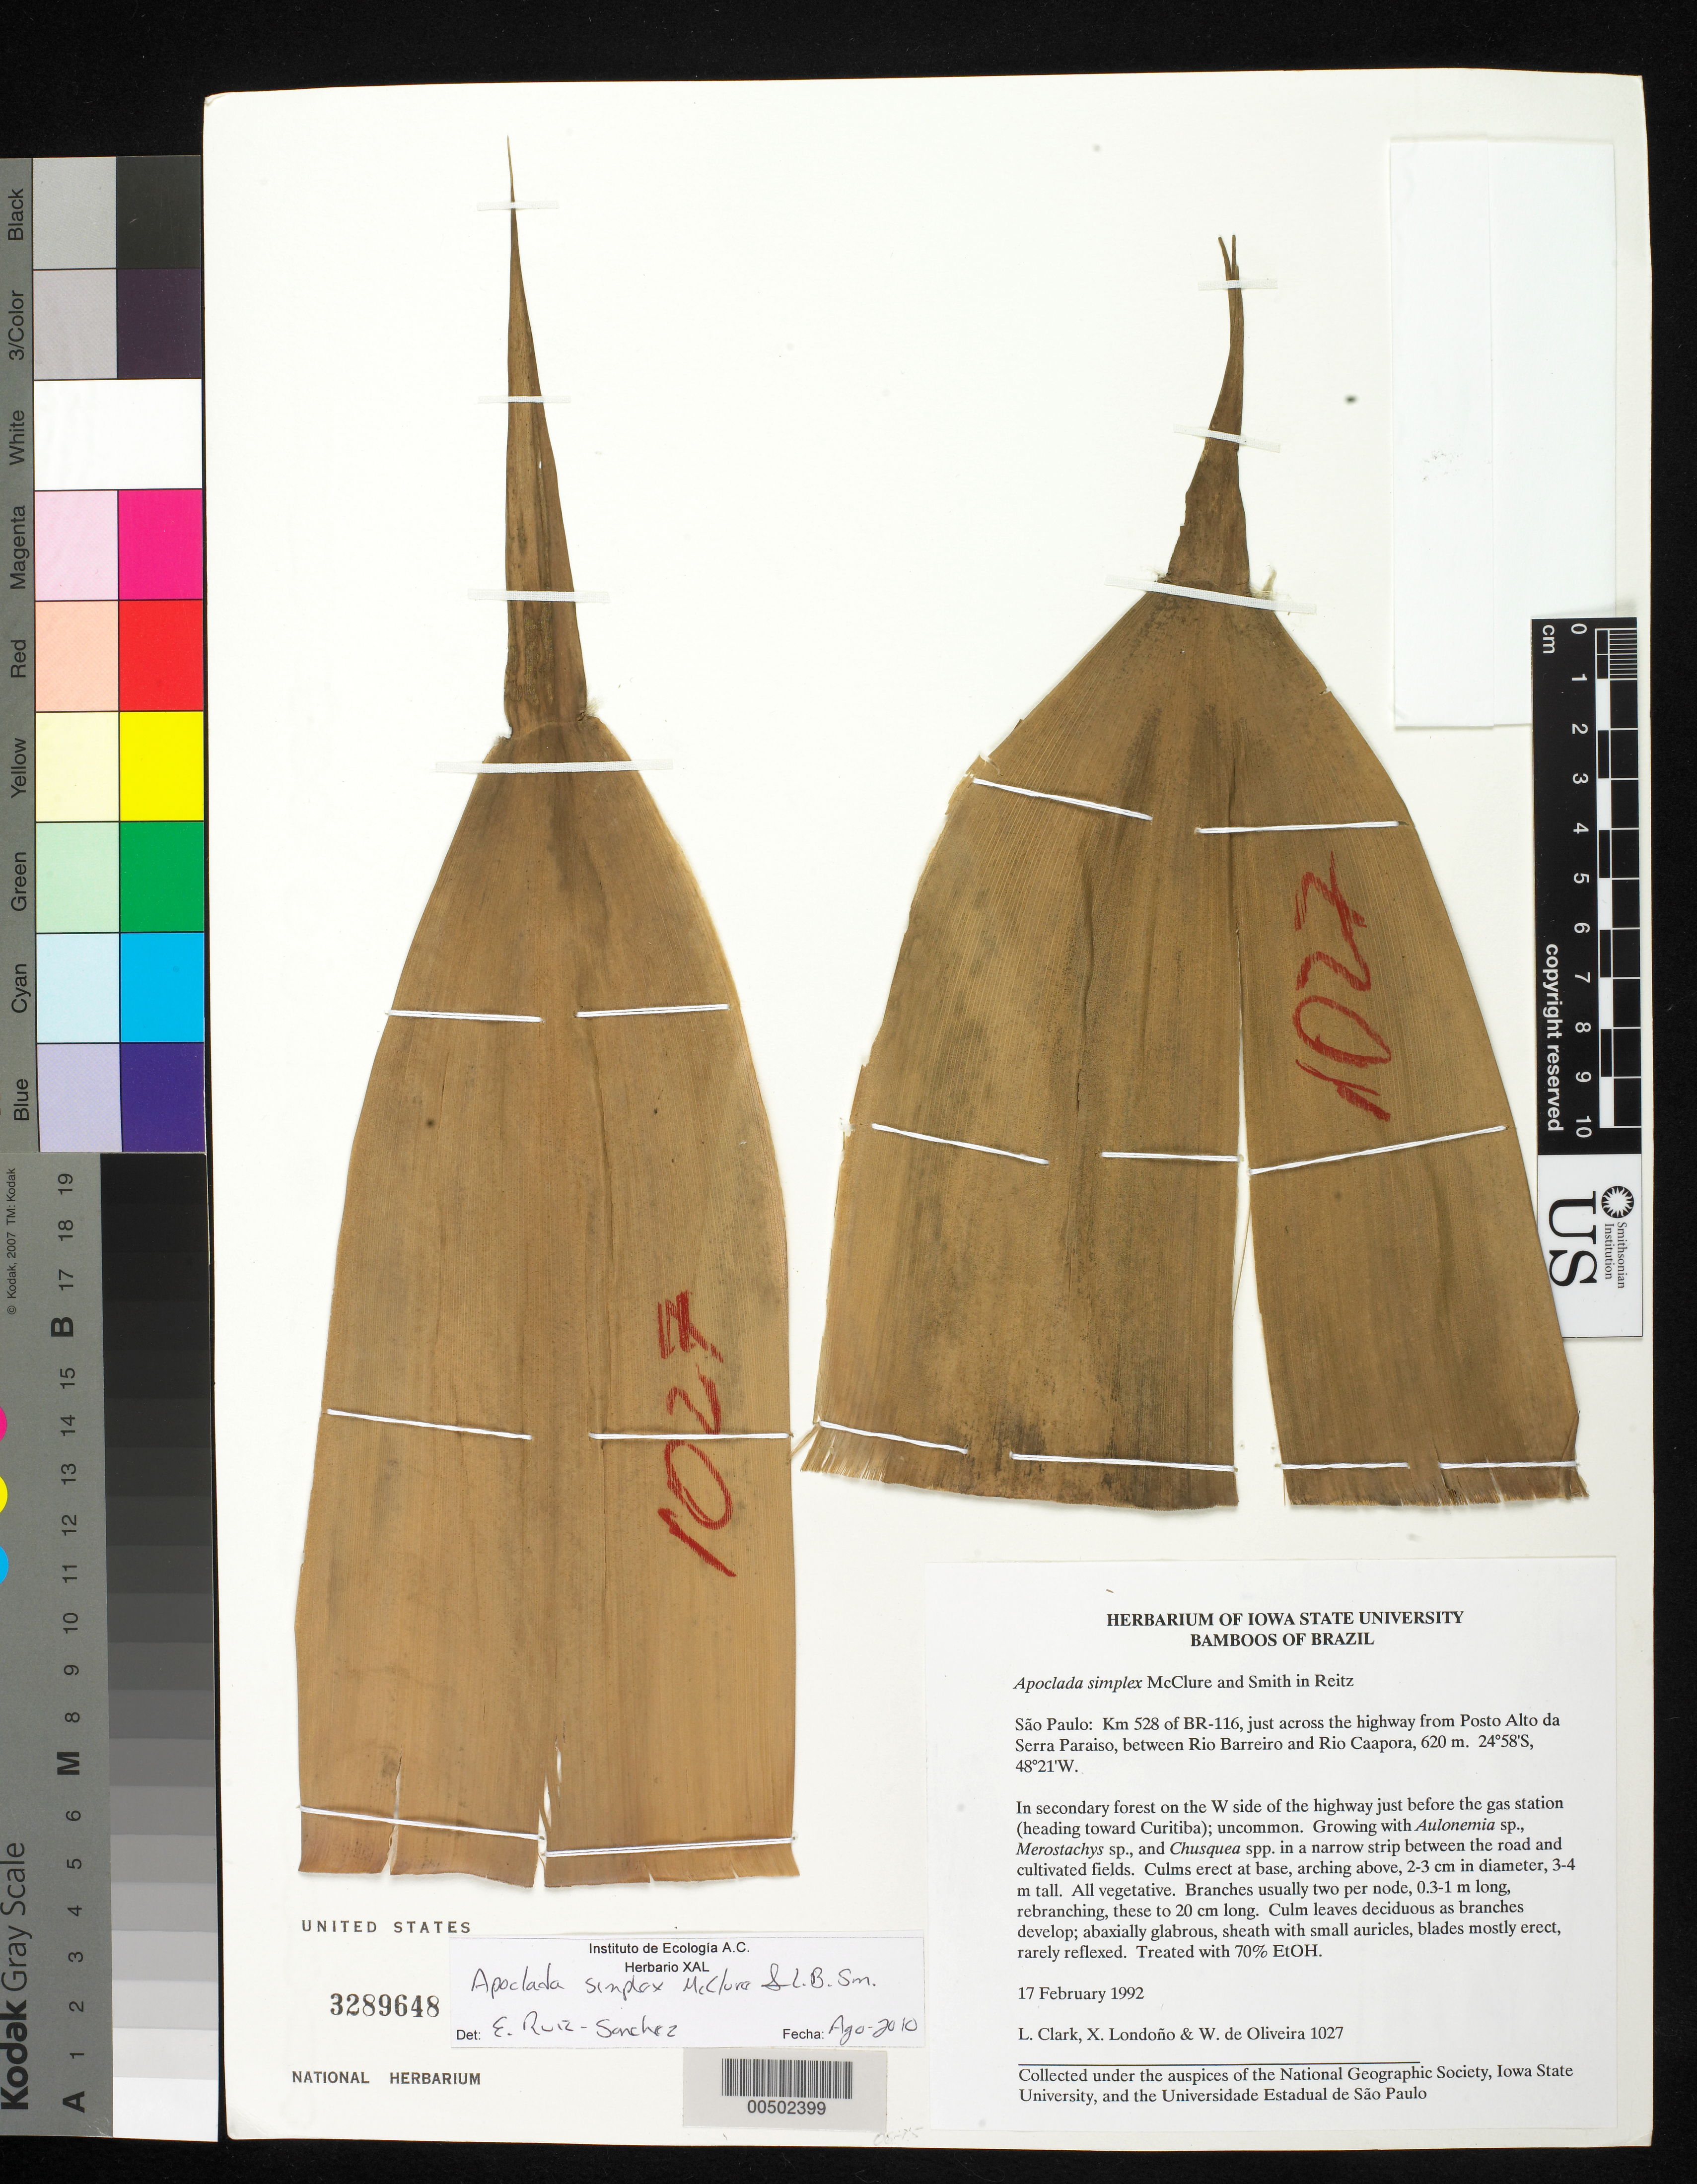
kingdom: Plantae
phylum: Tracheophyta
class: Liliopsida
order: Poales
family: Poaceae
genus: Apoclada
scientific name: Apoclada simplex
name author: McClure & L.B. Sm. in Reitz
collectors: L. G. Clark, X. Londoño & W. De Oliveira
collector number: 1027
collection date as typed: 17 Feb 1992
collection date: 1992-02-17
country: Brazil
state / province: São Paulo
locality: Km 528 of br116, just across hwy from posto alto da serra paraiso, between rio barreiro and rio caapora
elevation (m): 620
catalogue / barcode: US 3289648